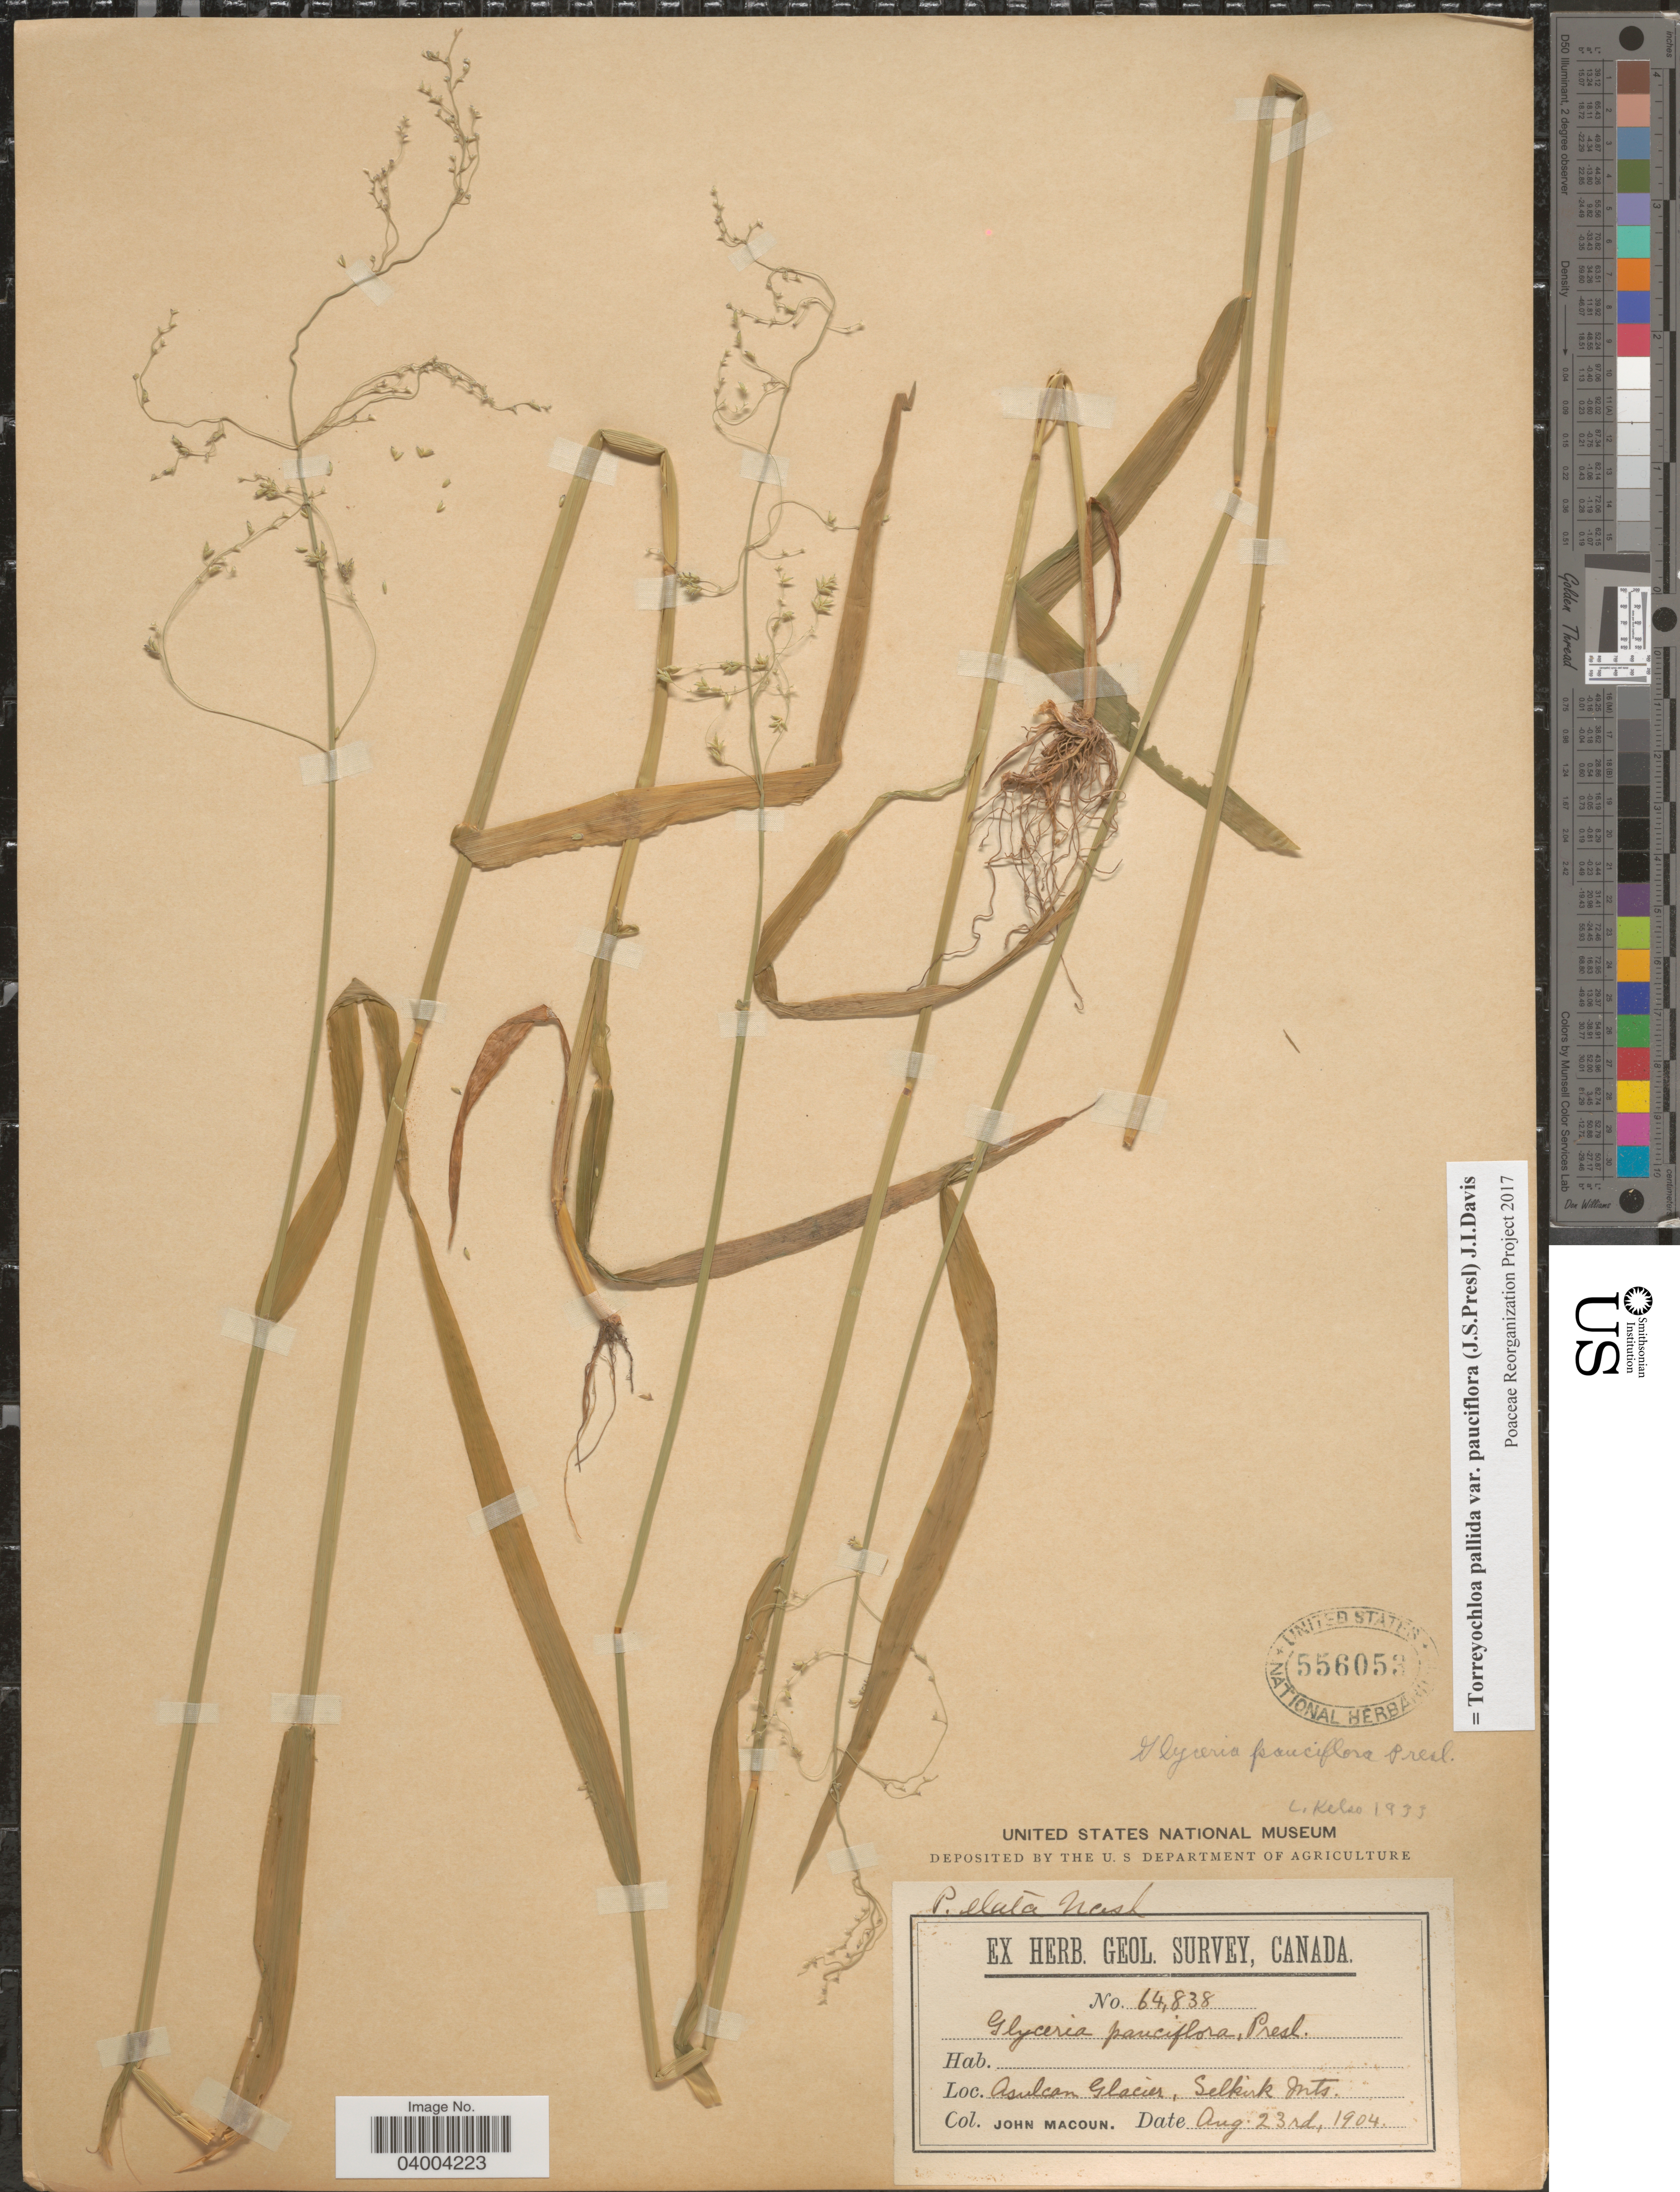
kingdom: Plantae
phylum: Tracheophyta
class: Liliopsida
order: Poales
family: Poaceae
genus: Torreyochloa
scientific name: Torreyochloa pallida var. pauciflora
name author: (J. Presl) J.I. Davis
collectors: J. Macoun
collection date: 1904-08-23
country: Canada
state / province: British Columbia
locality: Asulkan Glacier, Selkirk Mts.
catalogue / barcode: US 556053